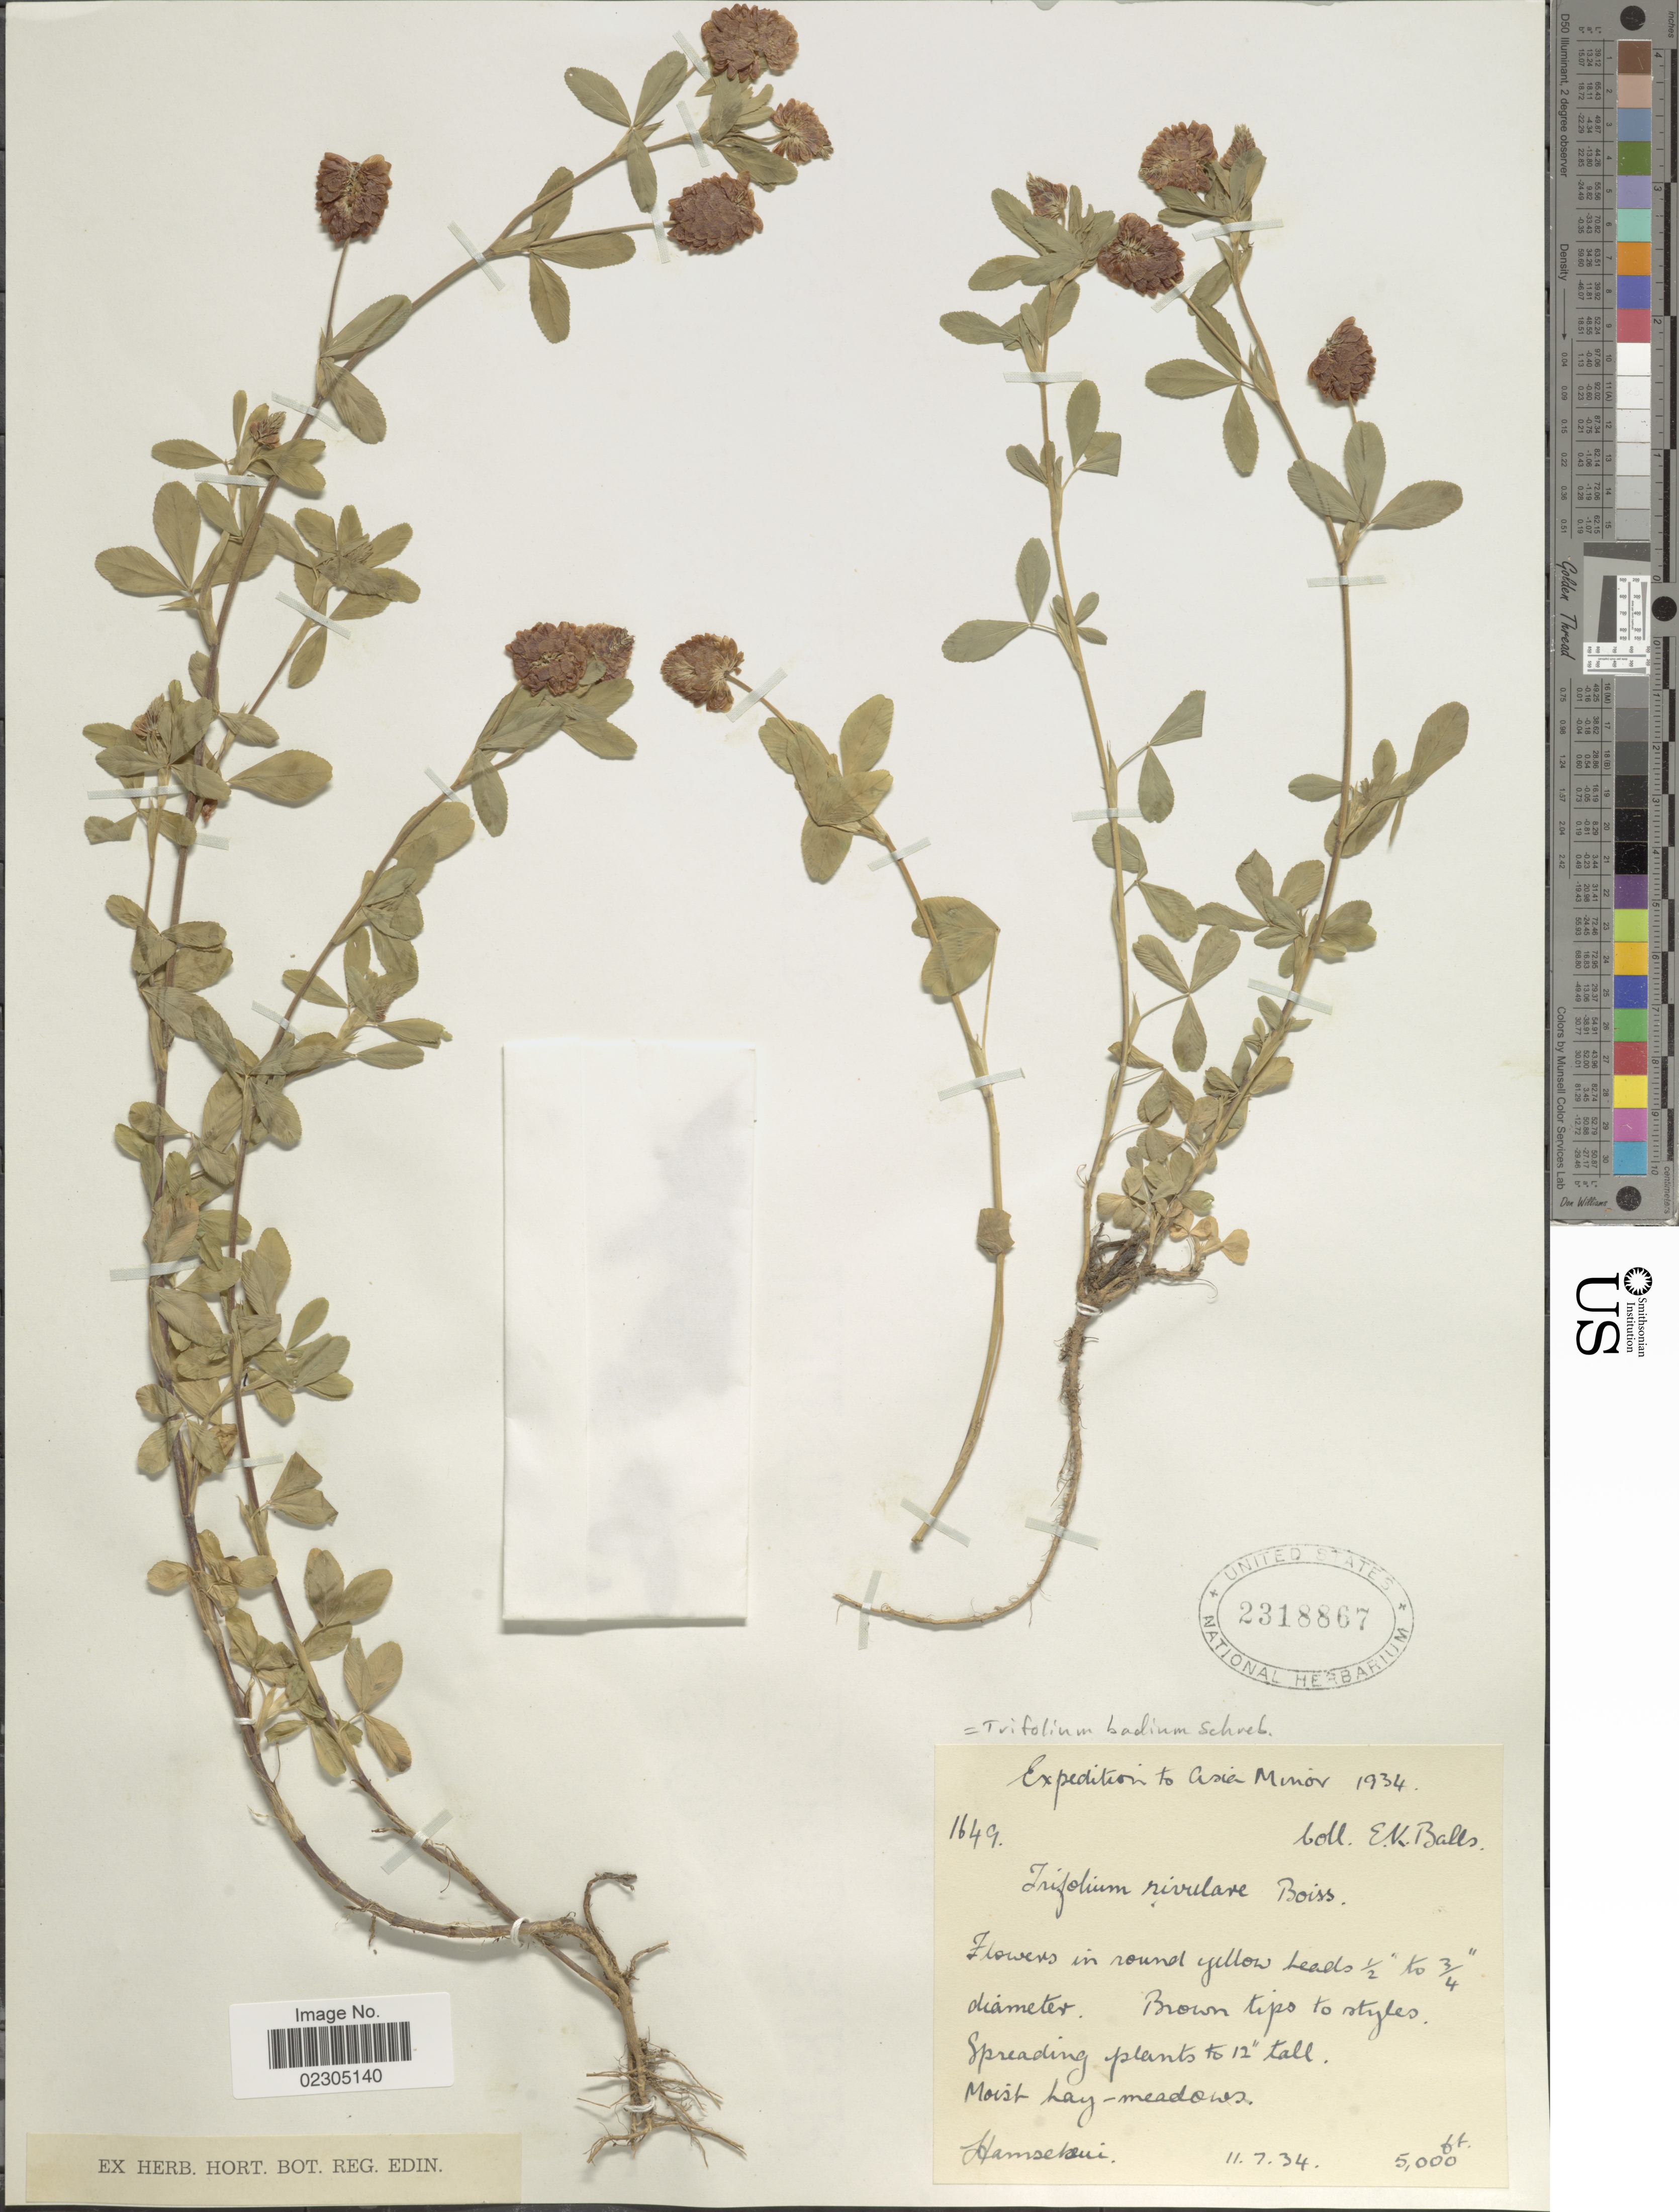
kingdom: Plantae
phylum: Tracheophyta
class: Magnoliopsida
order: Fabales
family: Fabaceae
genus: Trifolium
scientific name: Trifolium badium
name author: Schreb.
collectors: E. K. Balls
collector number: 1649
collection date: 1934-07-11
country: Turkey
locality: Asia Minor. hamsekeui [interpreted].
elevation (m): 1524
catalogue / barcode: US 2318867